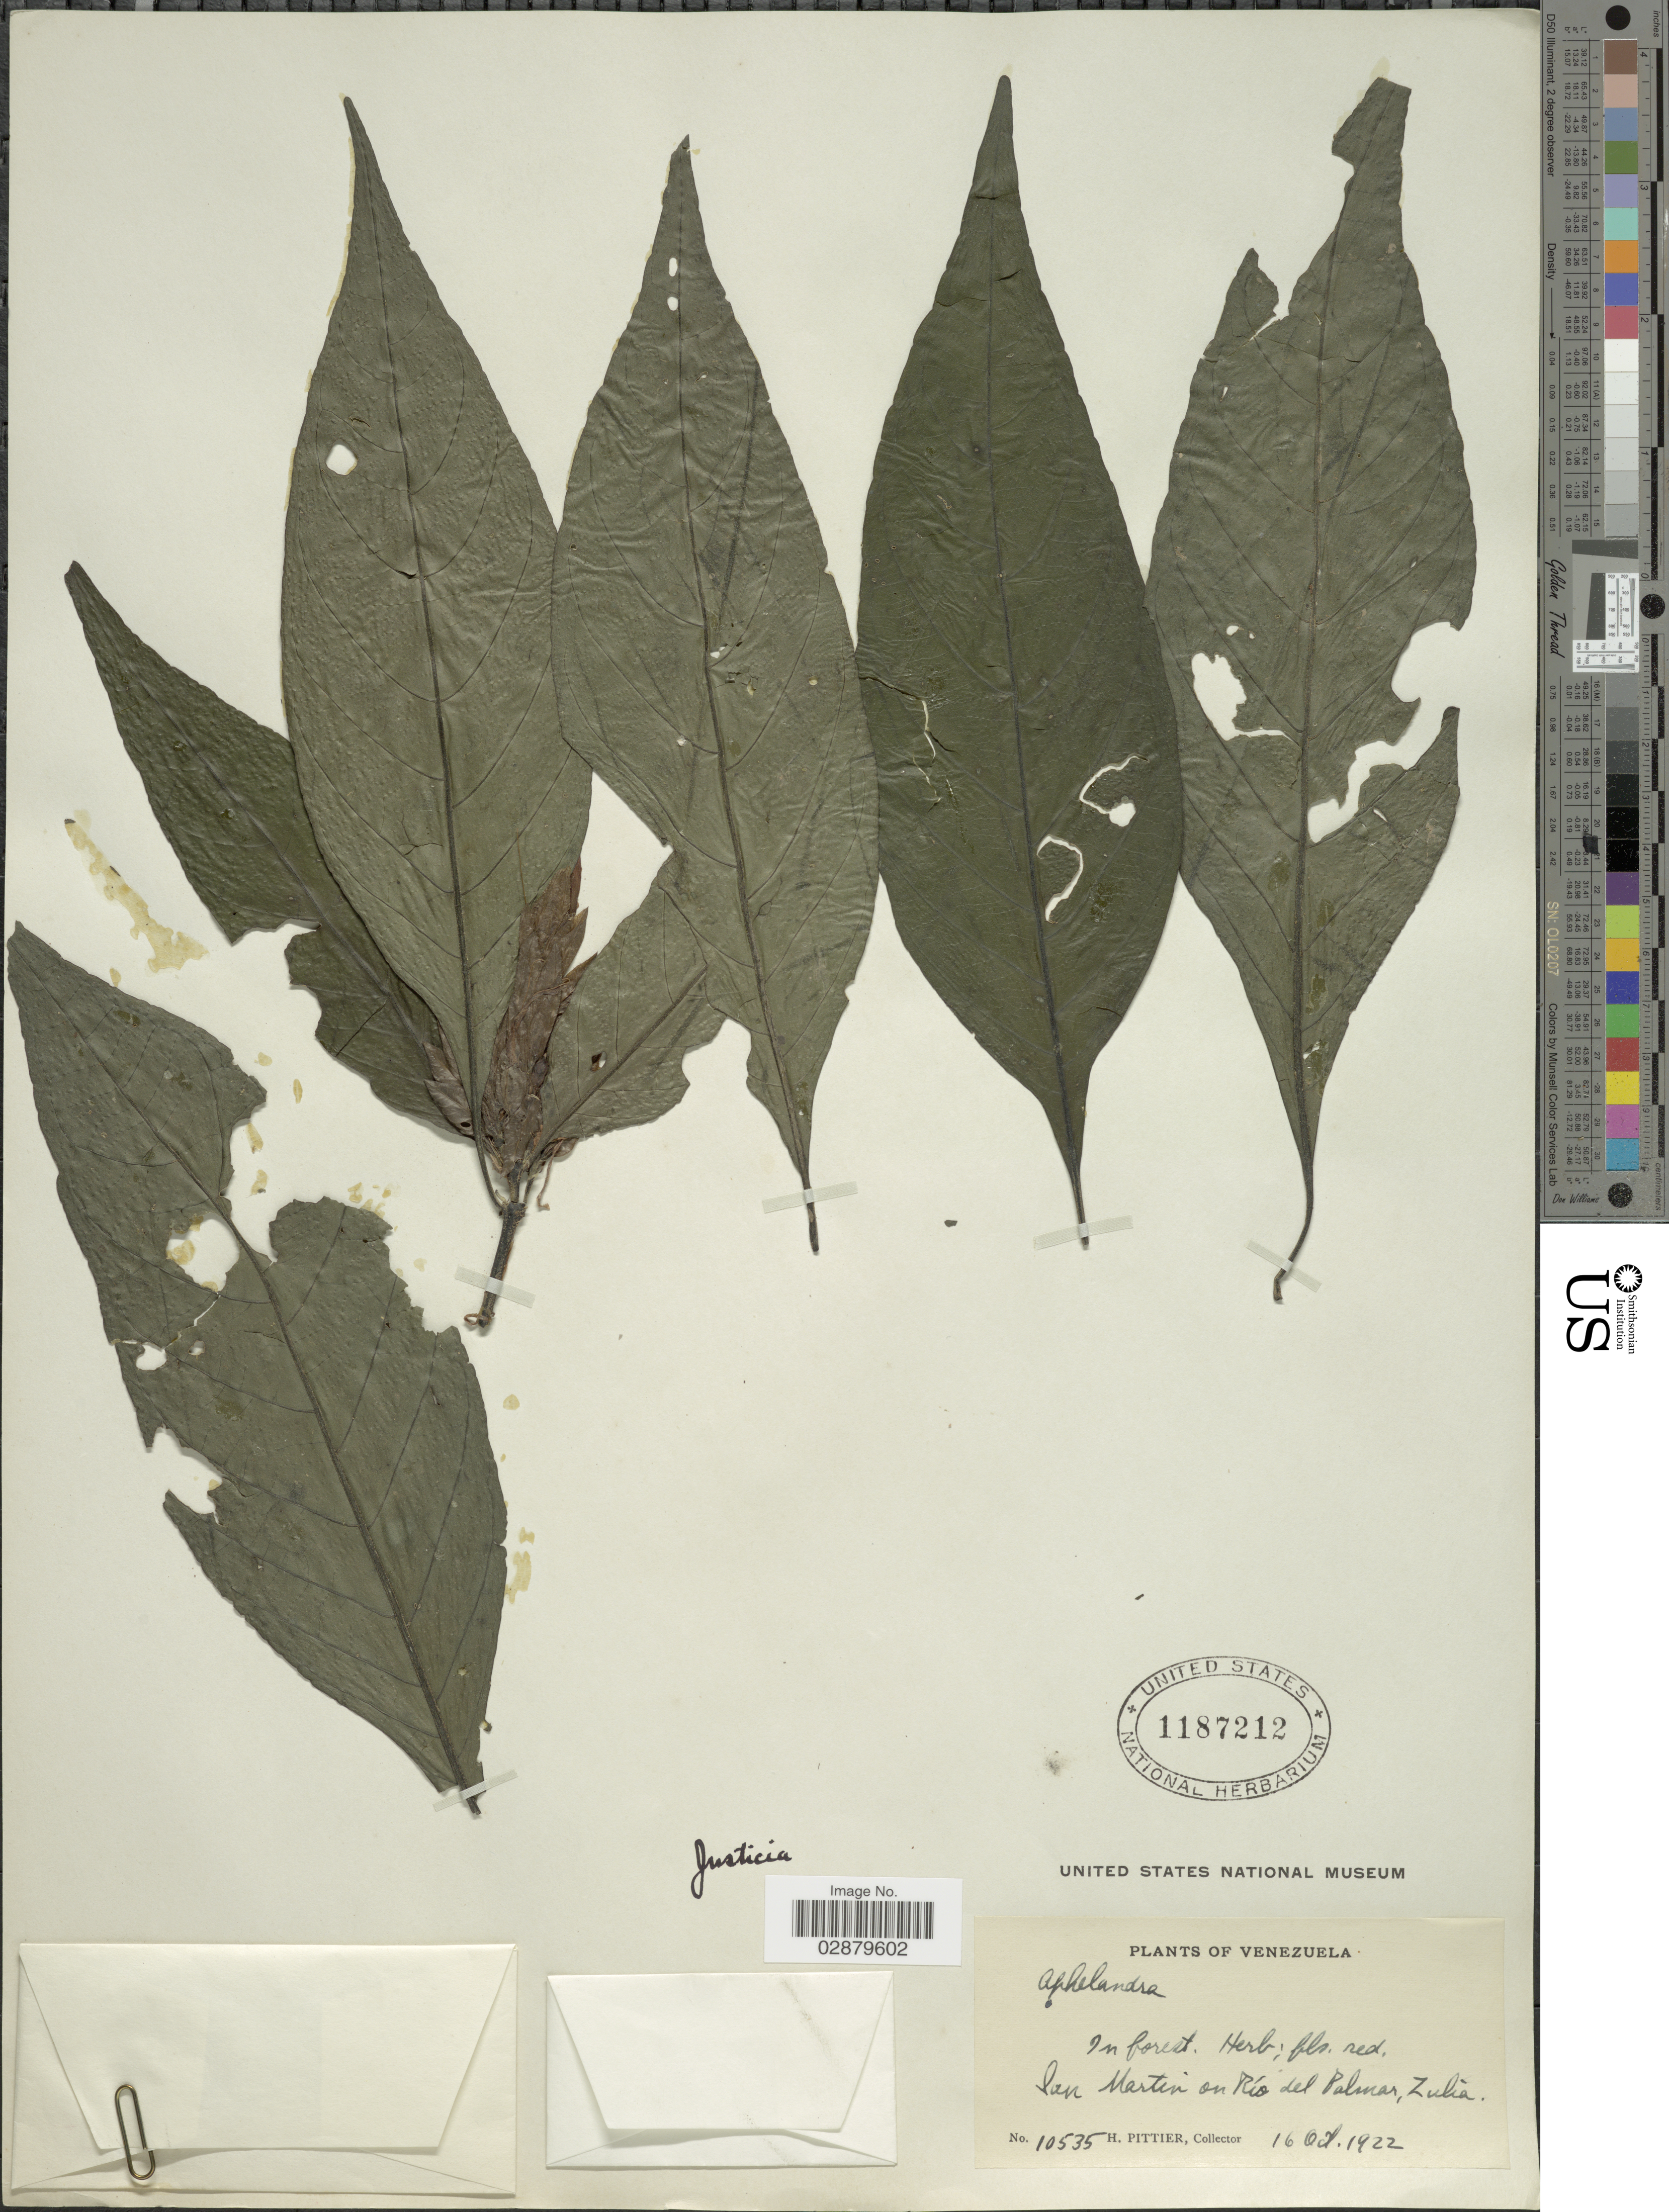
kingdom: Plantae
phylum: Tracheophyta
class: Magnoliopsida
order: Lamiales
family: Acanthaceae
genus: Justicia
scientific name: Justicia leucerythra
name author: Leonard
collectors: H. F. Pittier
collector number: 10535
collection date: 1922-10-16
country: Venezuela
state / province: Zulia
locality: San Martin on Río del Palmar.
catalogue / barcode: US 1187212